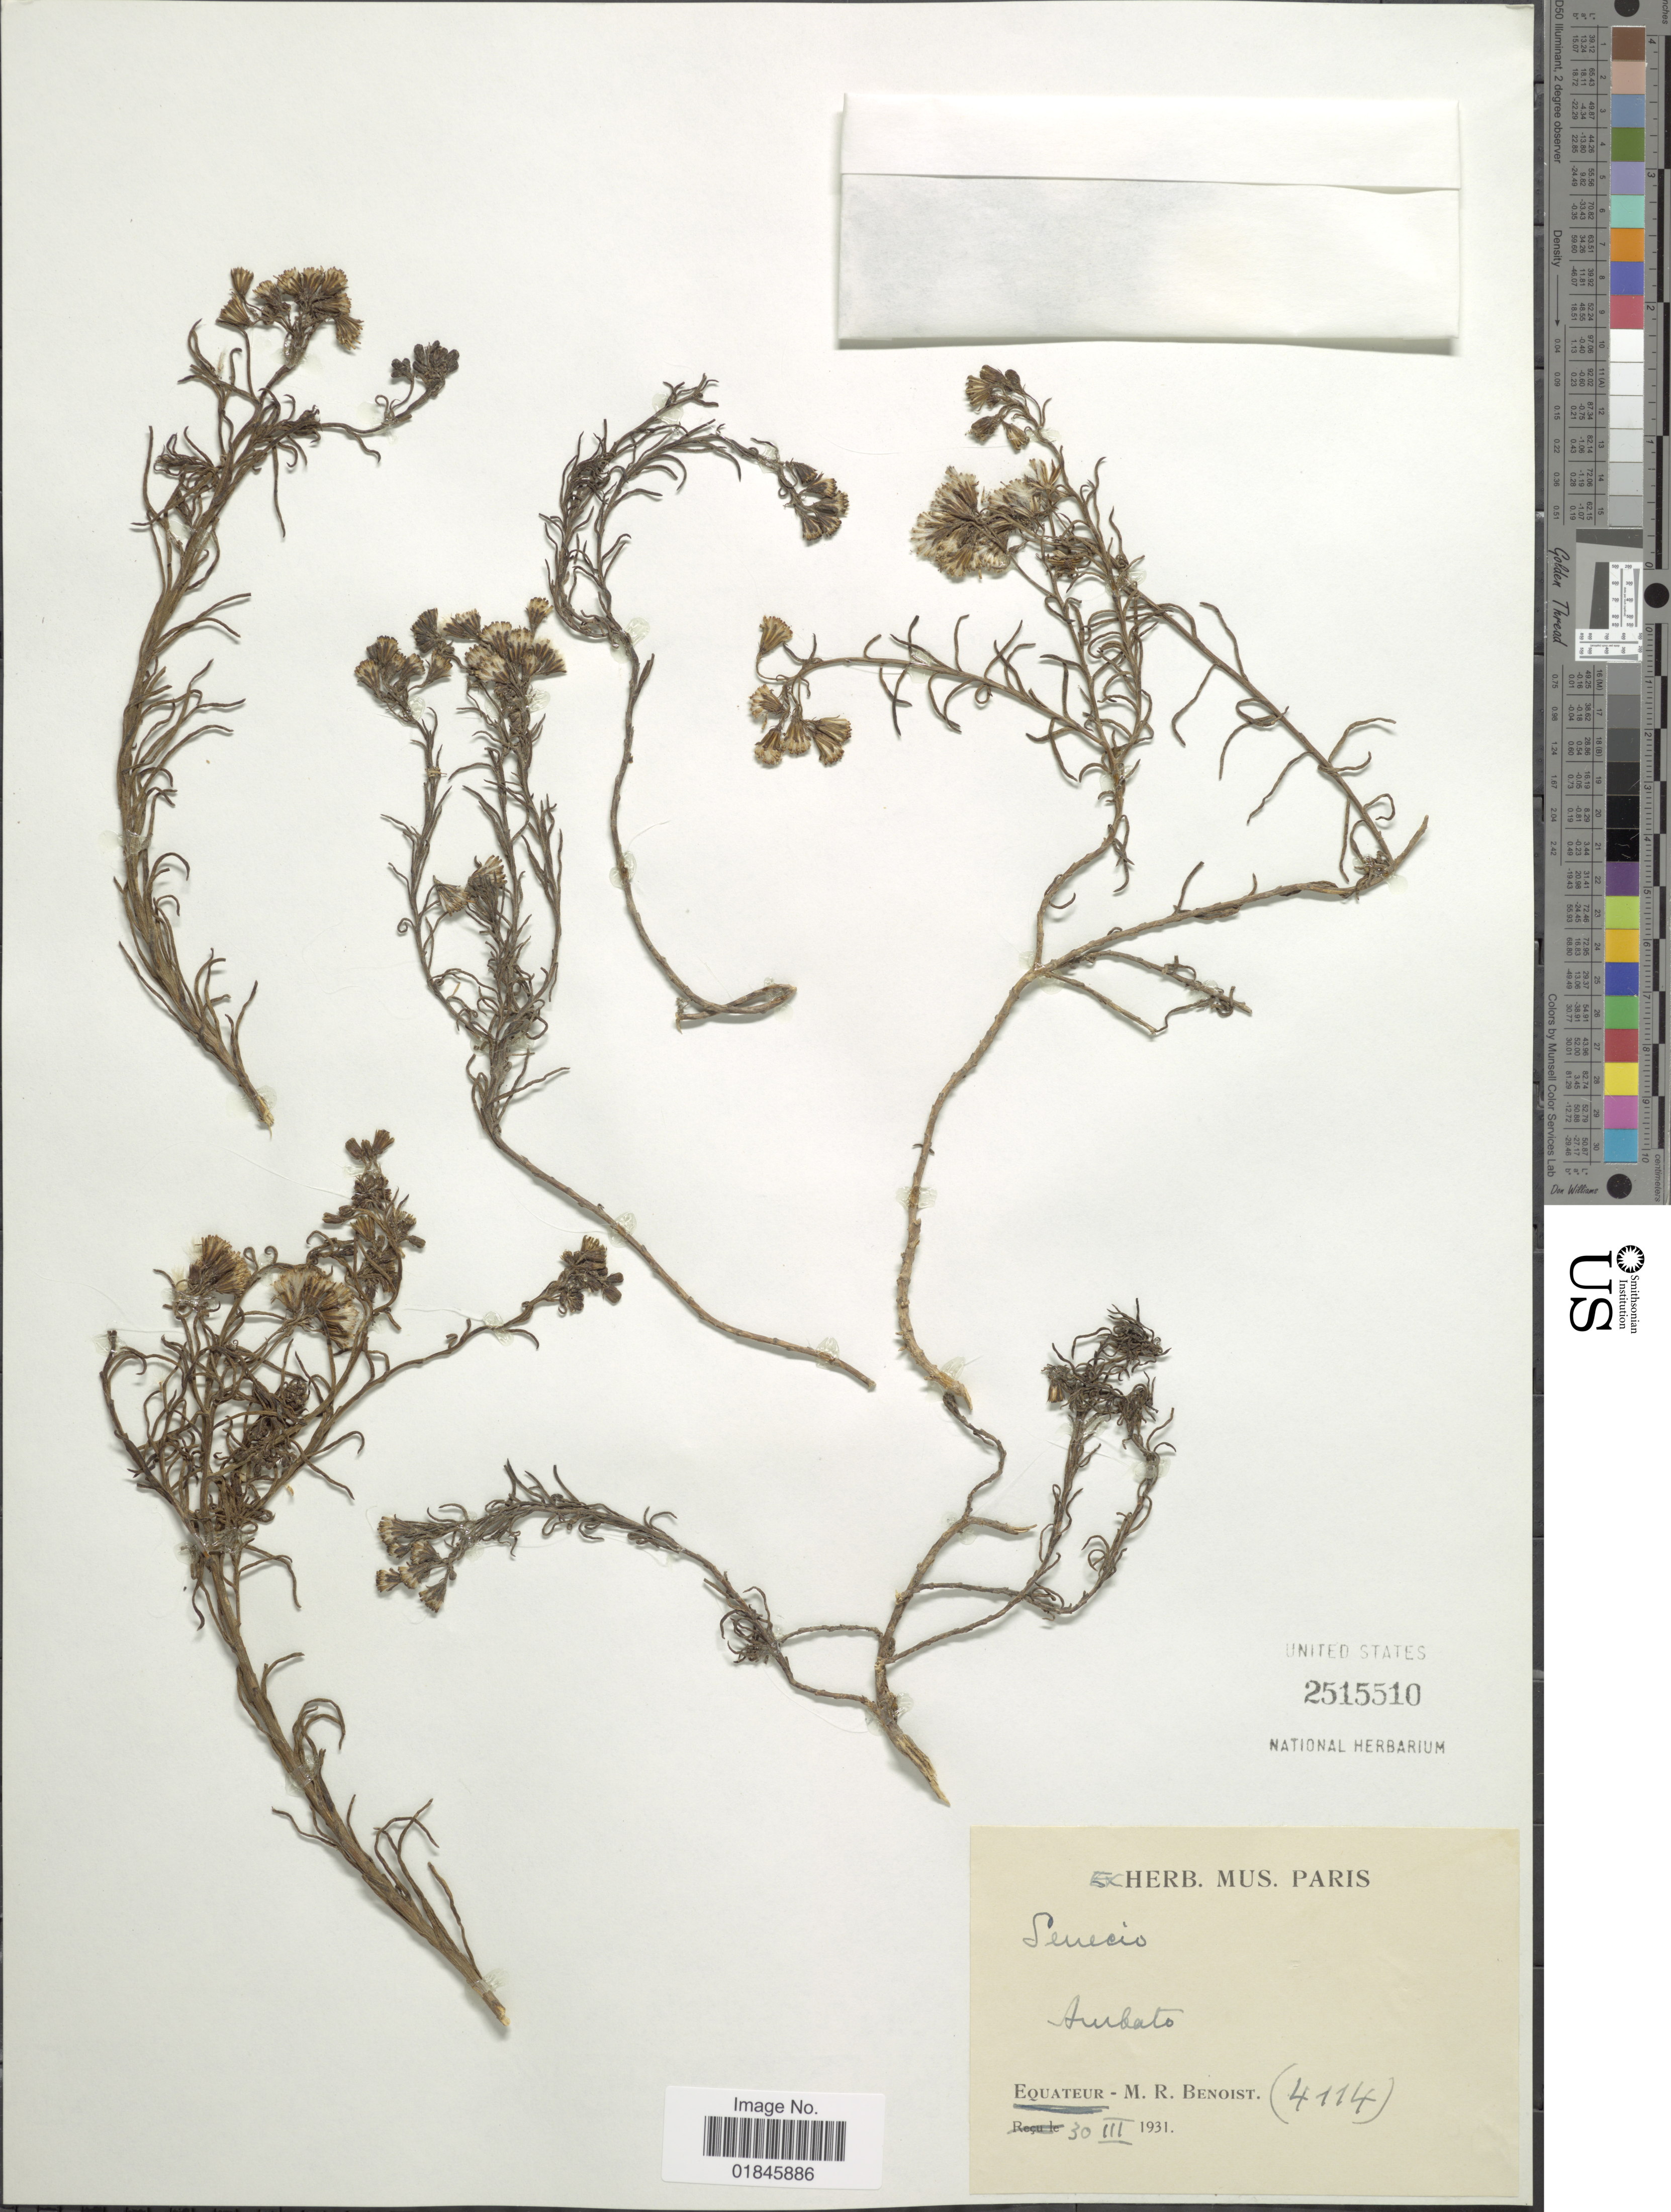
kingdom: Plantae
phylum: Tracheophyta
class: Magnoliopsida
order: Asterales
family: Asteraceae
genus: Pentacalia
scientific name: Pentacalia teretifolia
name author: (Kunth) Cuatrec.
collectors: R. Benoist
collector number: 4114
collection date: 1931-03-30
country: Ecuador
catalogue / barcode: US 2515510